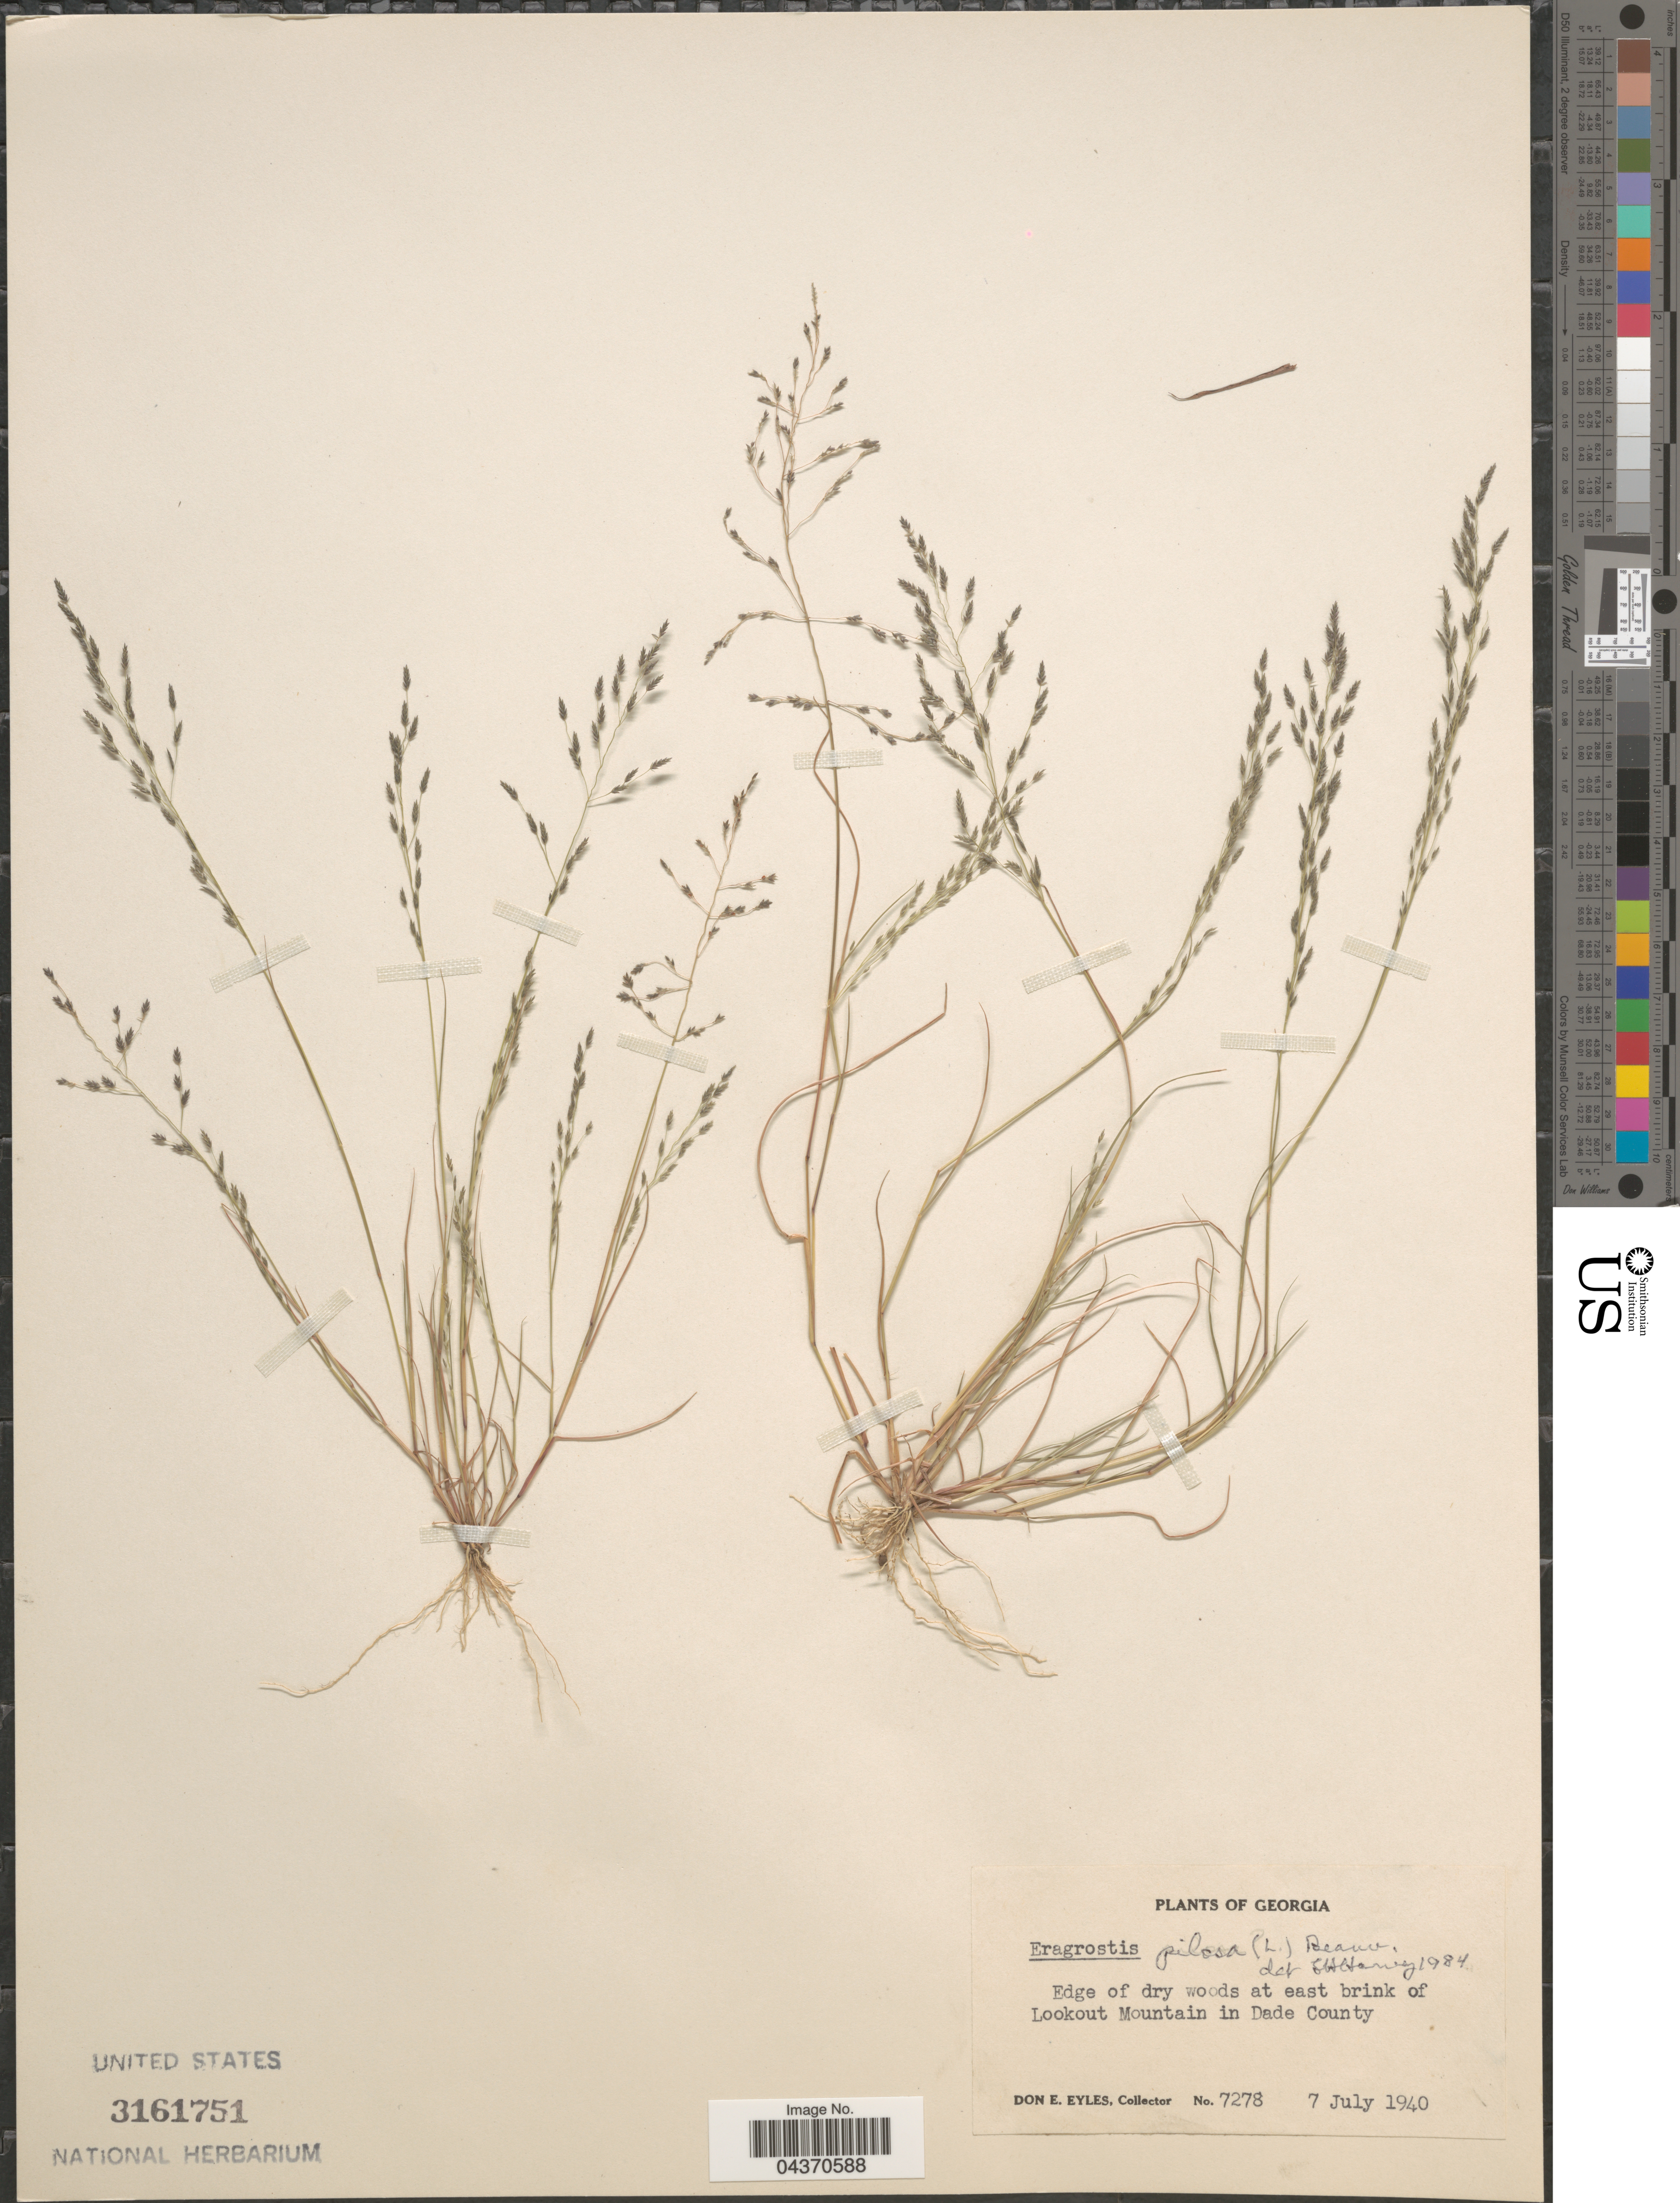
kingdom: Plantae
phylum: Tracheophyta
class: Liliopsida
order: Poales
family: Poaceae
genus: Eragrostis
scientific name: Eragrostis pilosa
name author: (L.) P. Beauv.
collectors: D. Eyles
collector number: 7278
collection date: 1940-07-07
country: United States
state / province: Georgia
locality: Edge of dry woods at east brink of Lookout Mountain in Dade County.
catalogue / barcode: US 3161751